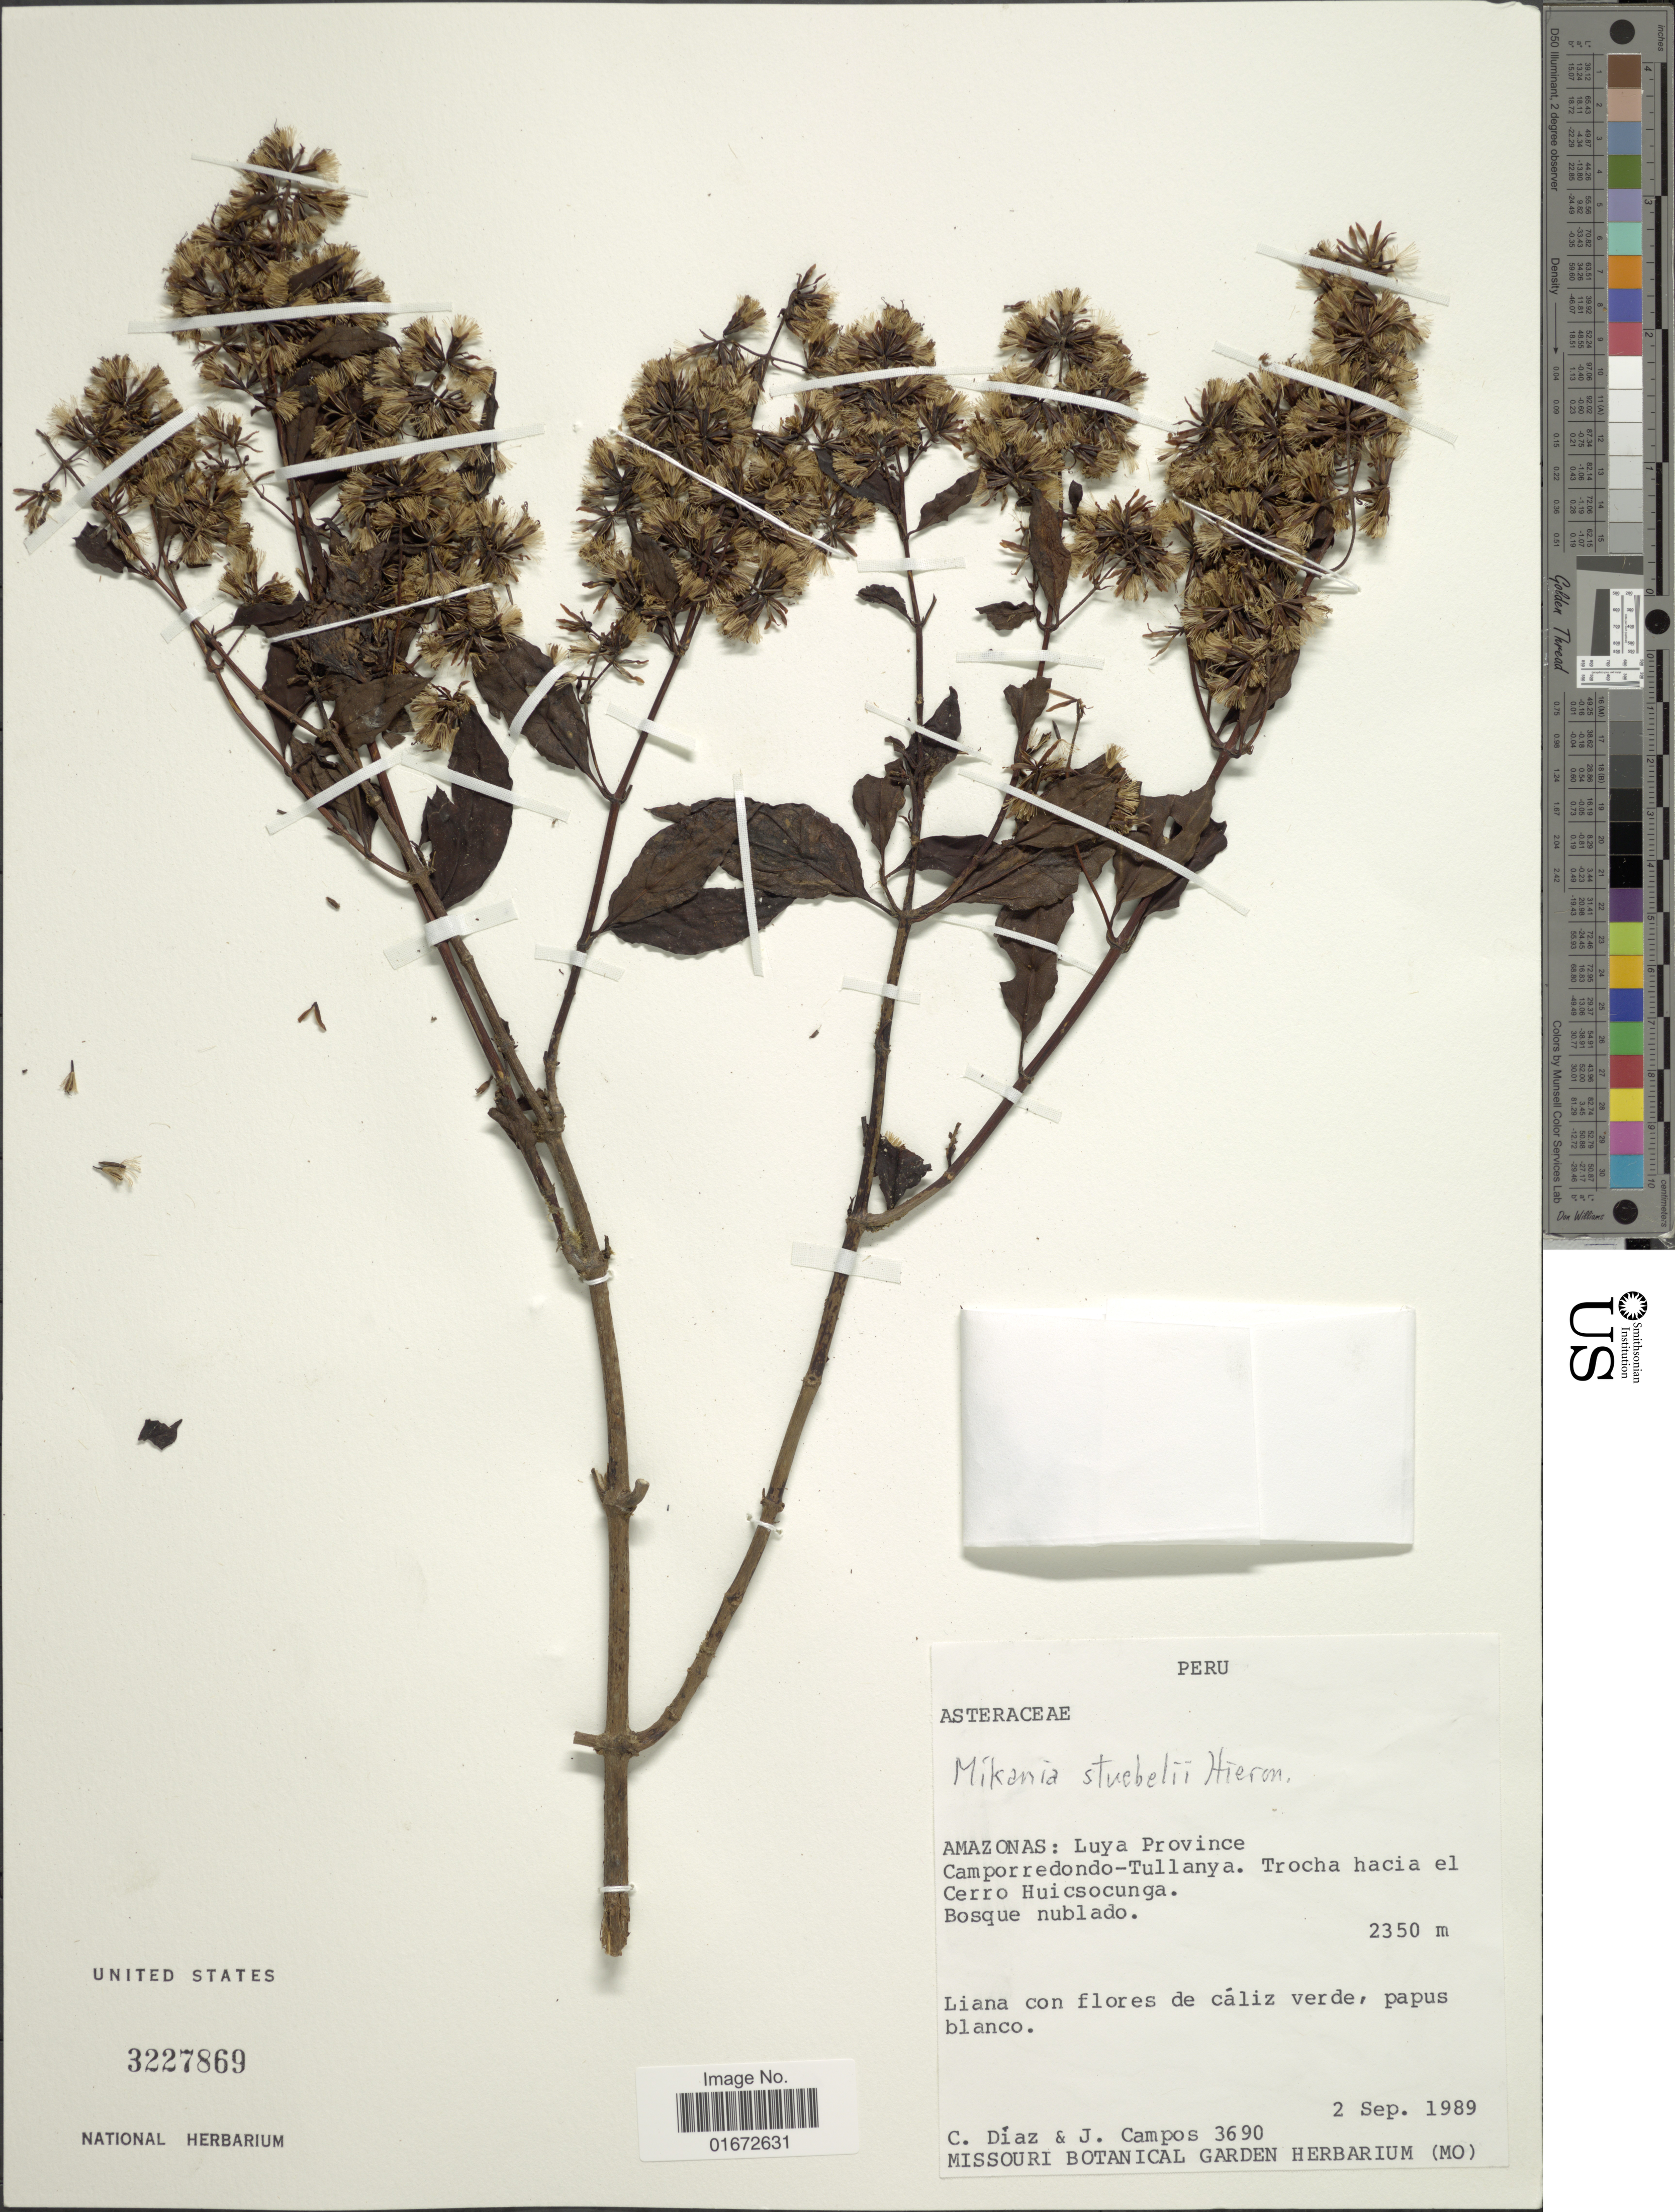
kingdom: Plantae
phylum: Tracheophyta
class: Magnoliopsida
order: Asterales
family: Asteraceae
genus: Mikania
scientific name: Mikania stuebelii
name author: Hieron.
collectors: C. Díaz & J. Campos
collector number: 3690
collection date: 1989-09-02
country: Peru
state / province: Amazonas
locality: Amazonas: Luya Province. Camporredondo-Tullanya. Trocha hacia el Cerro Huicsocunga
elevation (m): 2350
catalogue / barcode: US 3227869